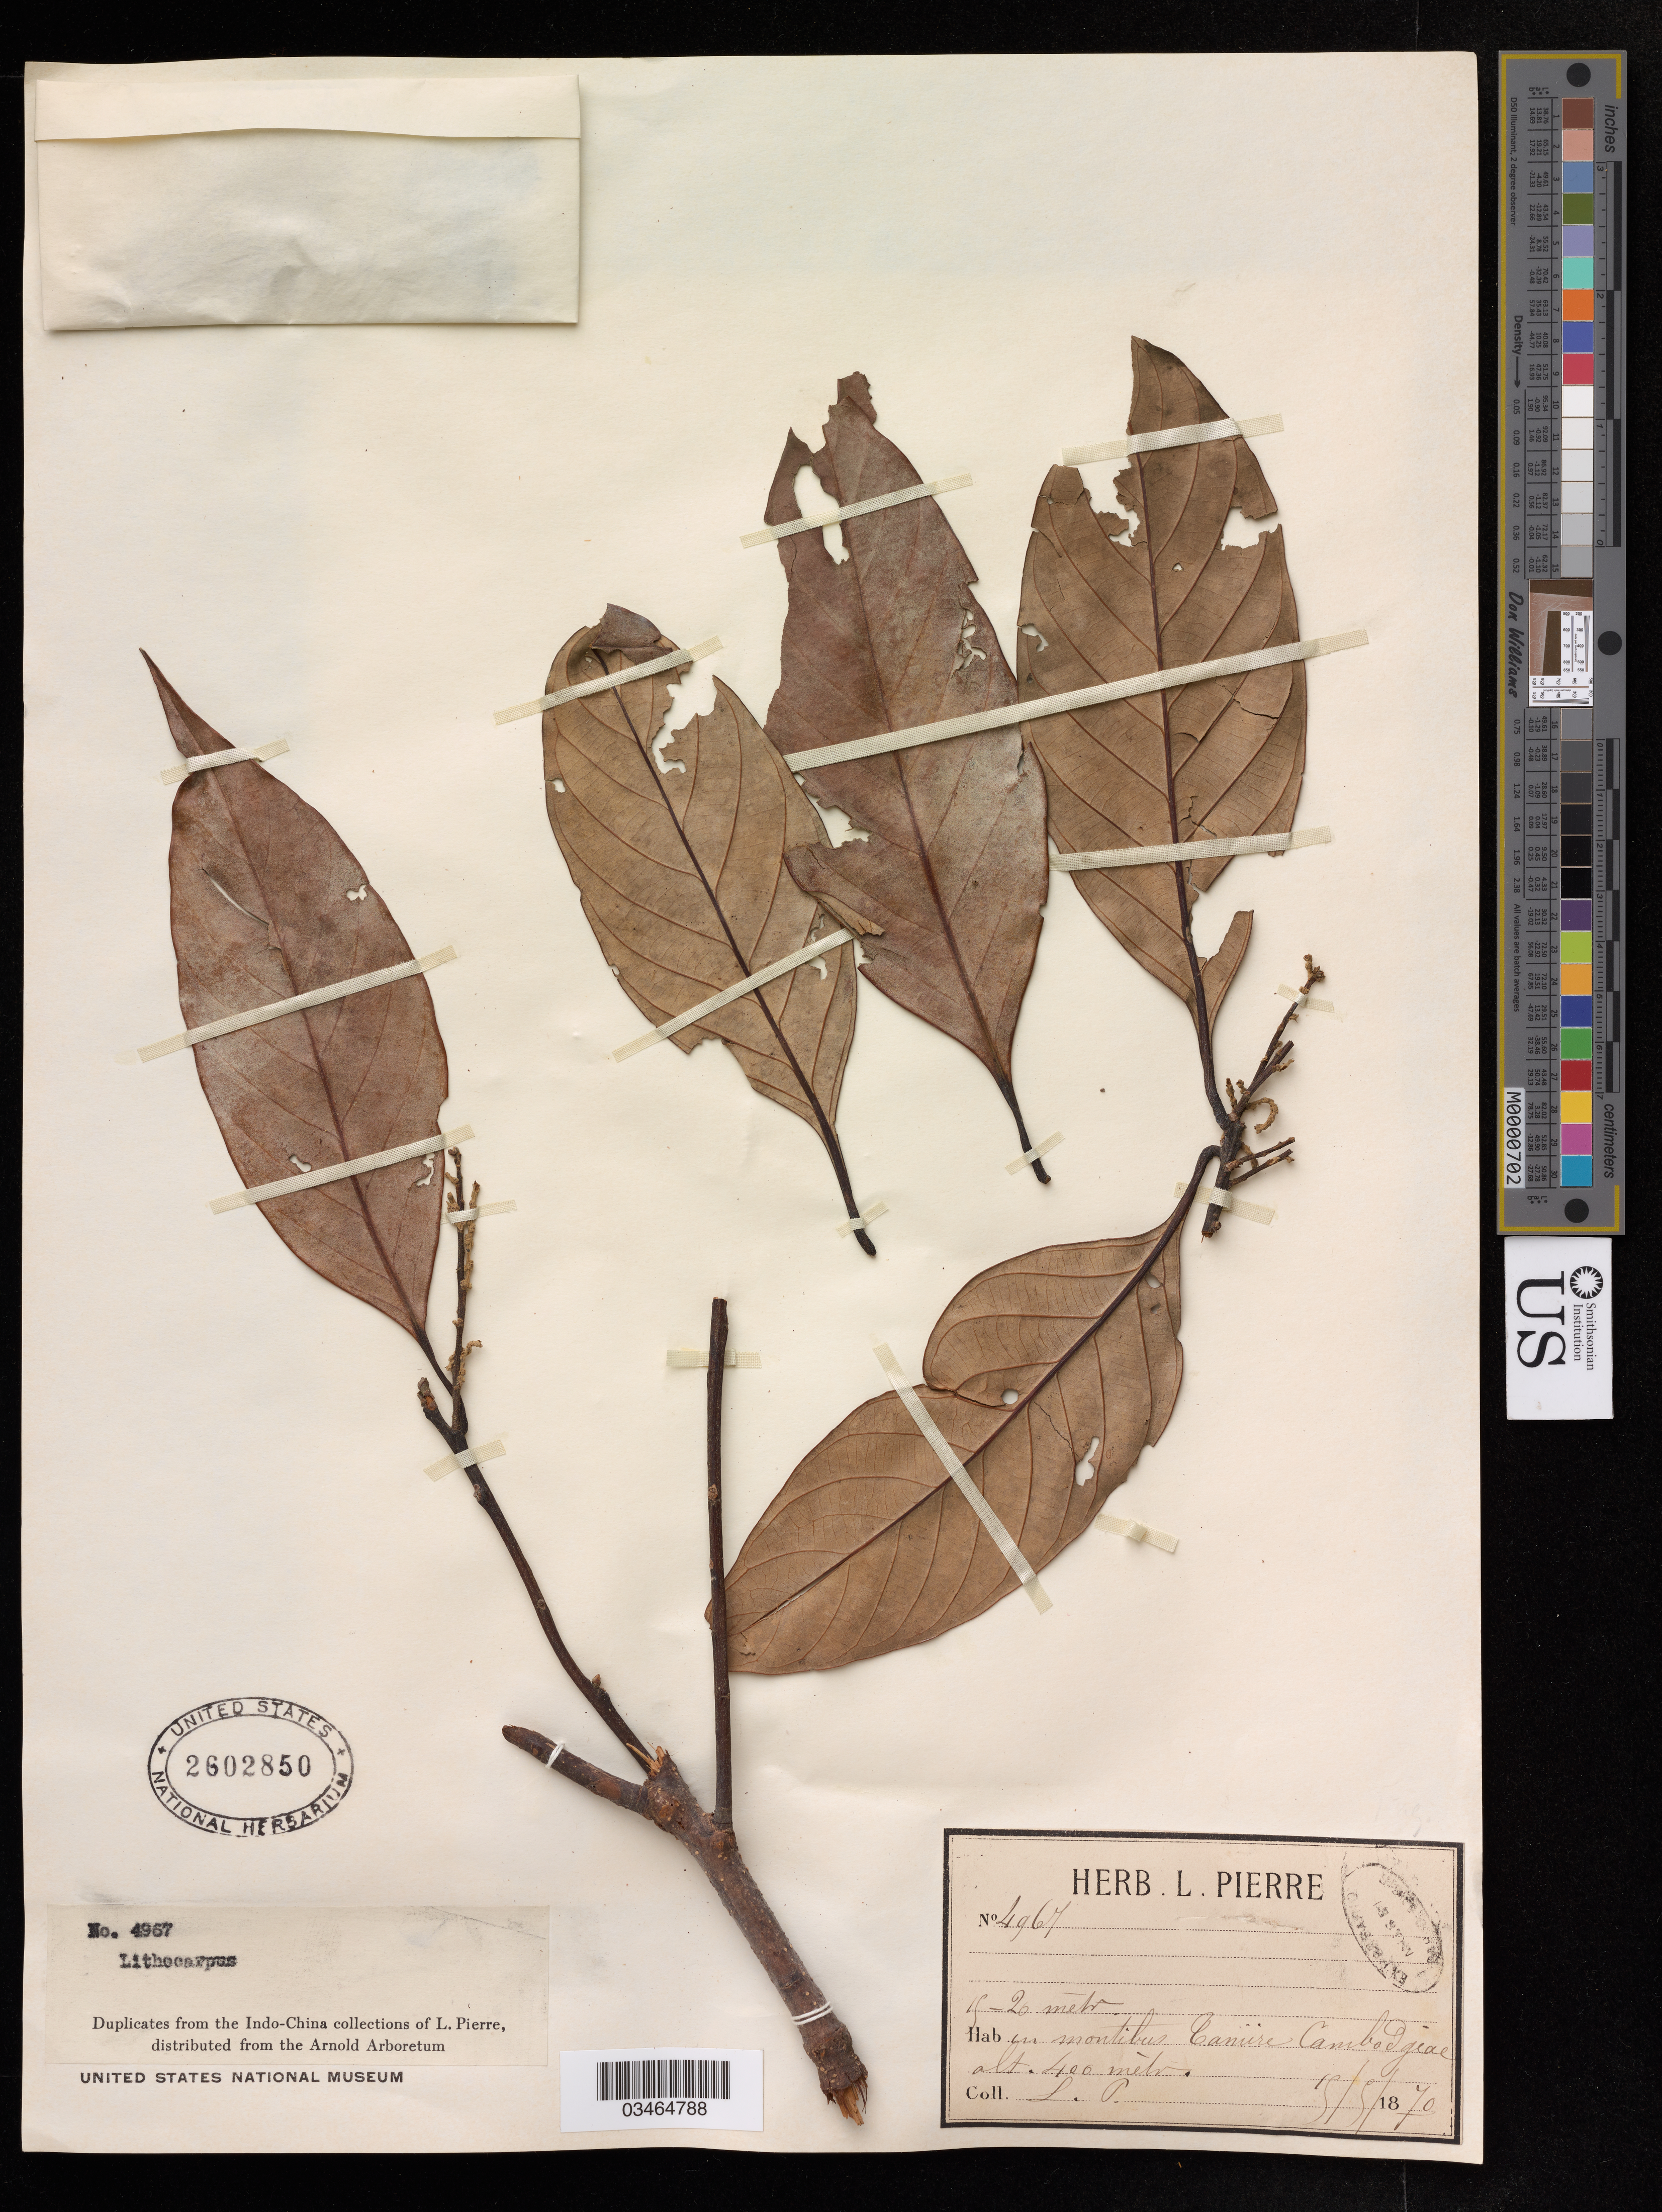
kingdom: Plantae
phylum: Tracheophyta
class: Magnoliopsida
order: Fagales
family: Fagaceae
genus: Lithocarpus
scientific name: Lithocarpus sp.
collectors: L. Pierre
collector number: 4967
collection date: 1870-05-15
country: Cambodia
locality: In montibus Camire*.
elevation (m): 400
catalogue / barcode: US 2602850